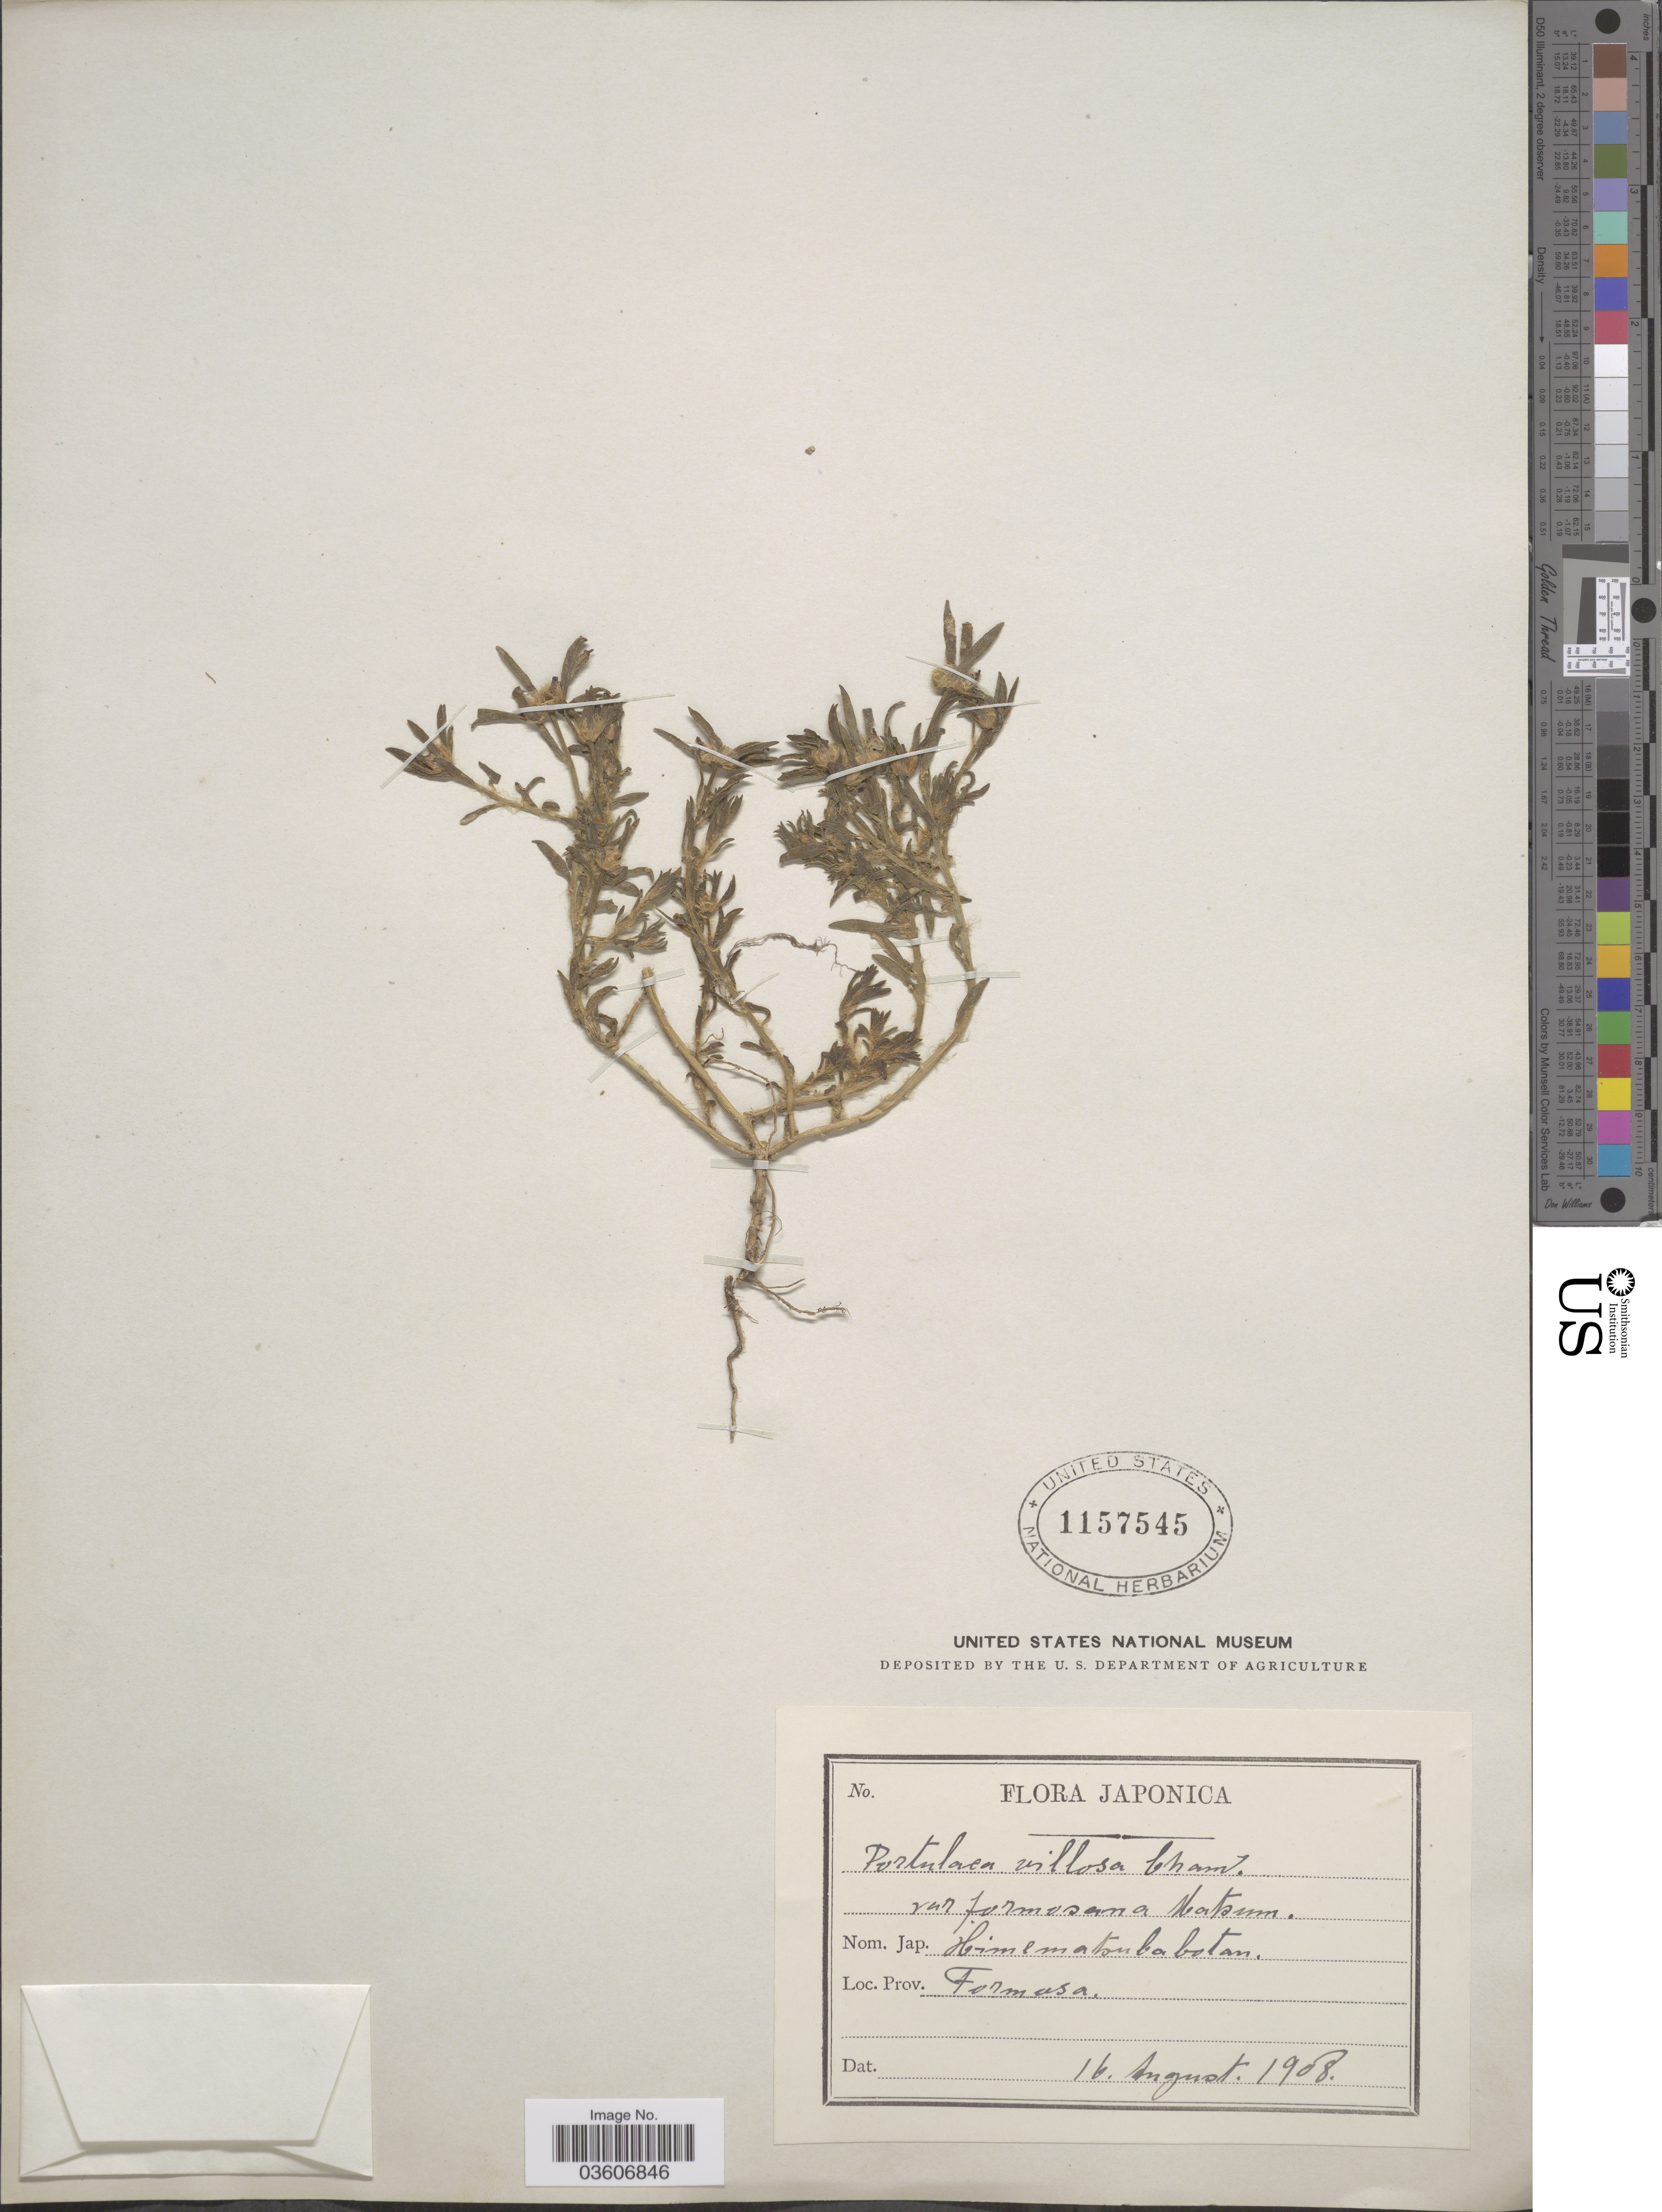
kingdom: Plantae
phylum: Tracheophyta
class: Magnoliopsida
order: Caryophyllales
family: Portulacaceae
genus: Portulaca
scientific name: Portulaca villosa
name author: Cham.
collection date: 1908-08-16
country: Taiwan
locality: Prov. Formosa.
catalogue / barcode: US 1157545